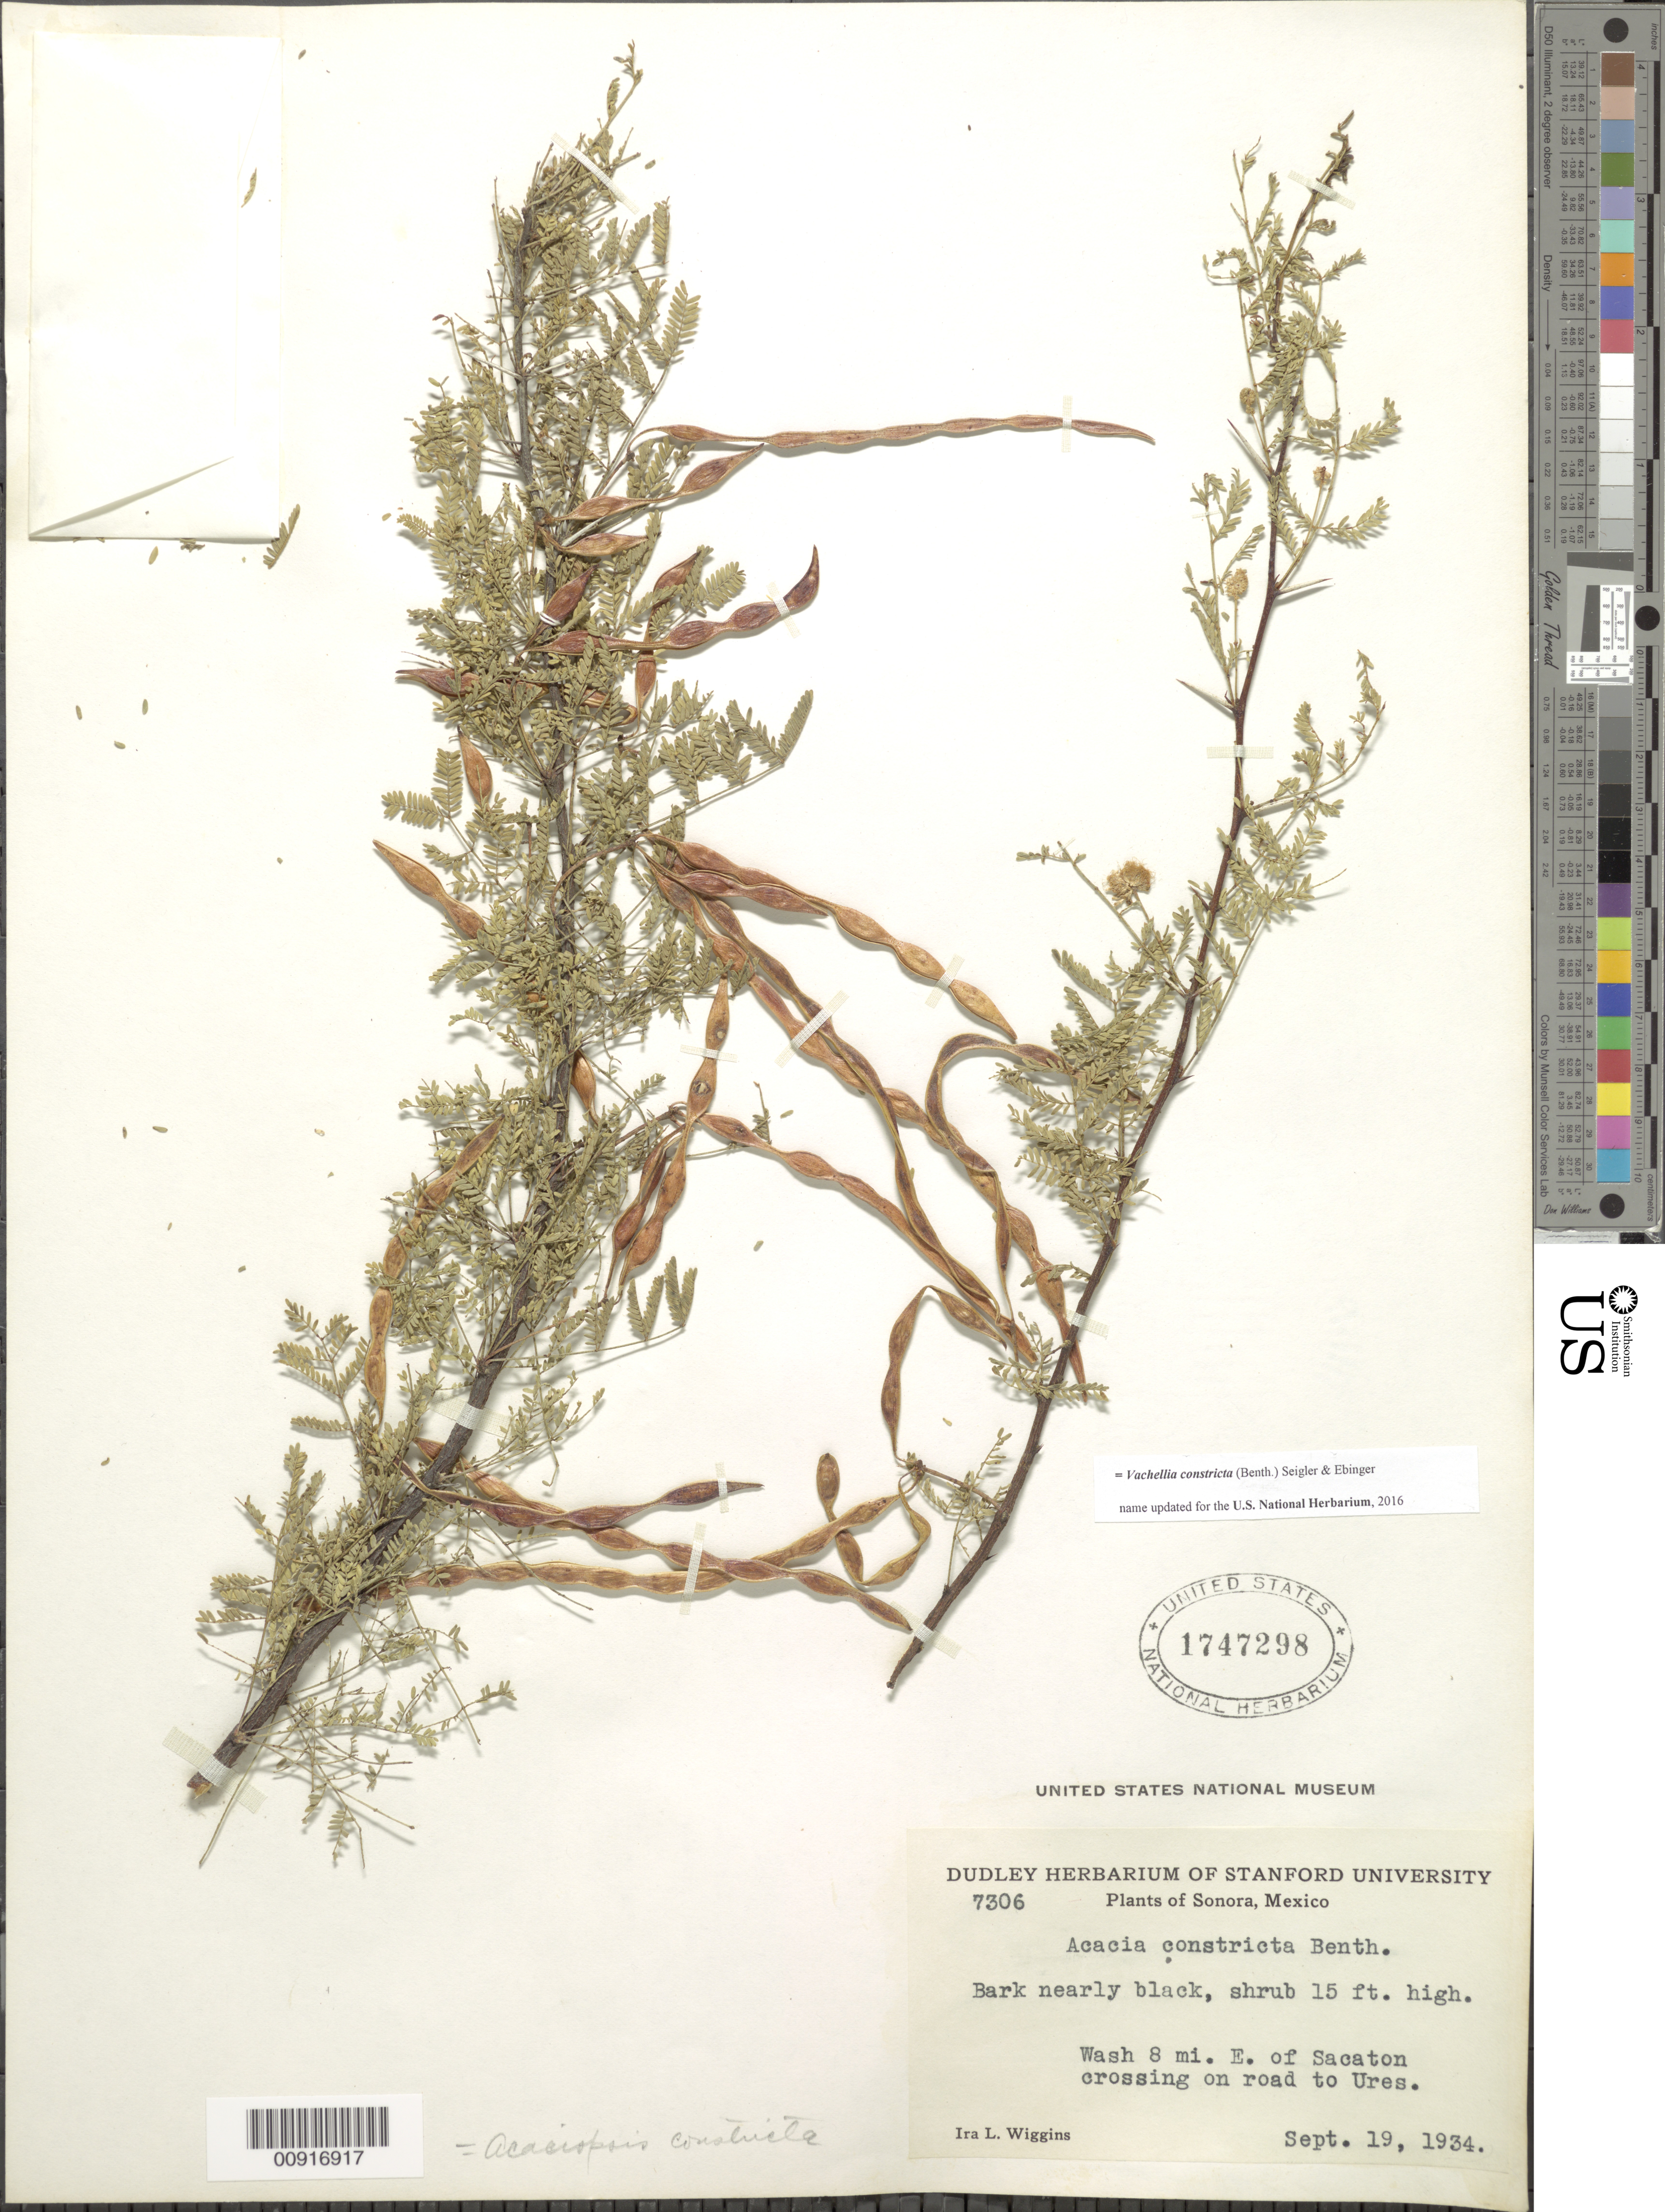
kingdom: Plantae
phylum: Tracheophyta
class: Magnoliopsida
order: Fabales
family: Fabaceae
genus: Vachellia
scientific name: Vachellia constricta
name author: (Benth.) Seigler & Ebinger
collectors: I. L. Wiggins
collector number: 7306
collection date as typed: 19 Sep 1934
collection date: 1934-09-19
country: Mexico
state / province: Sonora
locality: Wash 8 mi. E of Sacaton crossing on road to Ures.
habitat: Wash.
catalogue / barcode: US 1747298